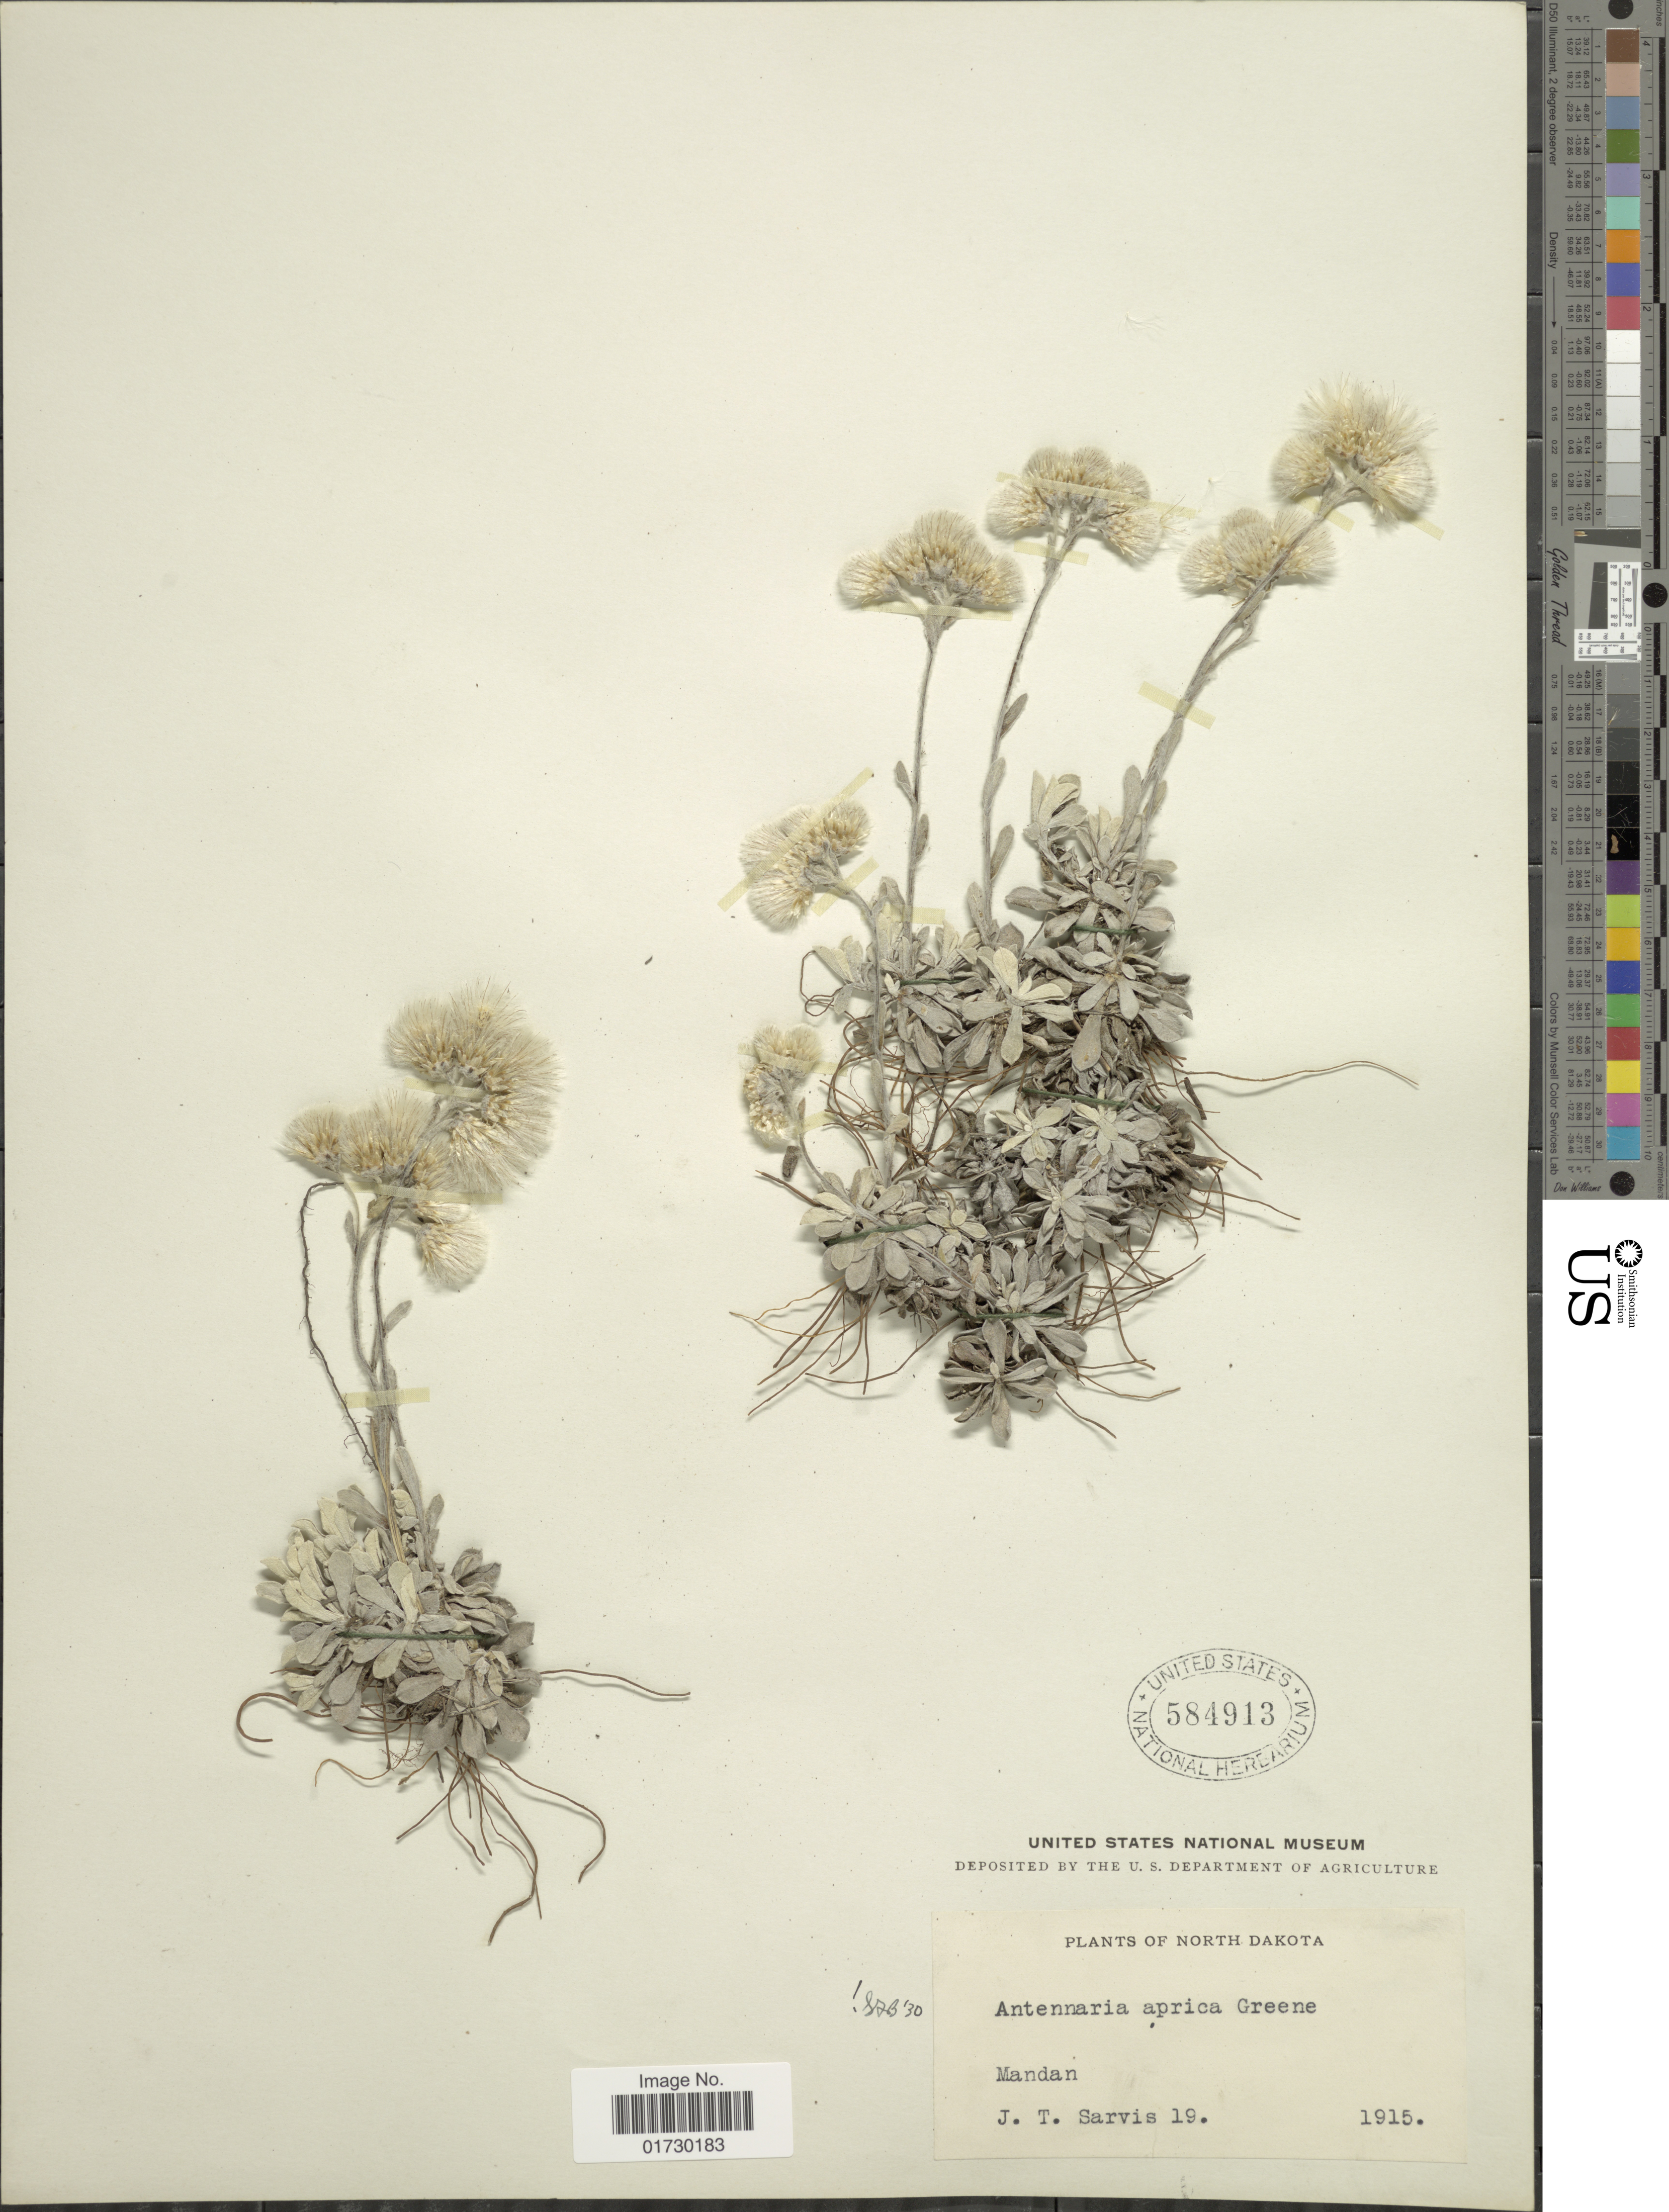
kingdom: Plantae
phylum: Tracheophyta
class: Magnoliopsida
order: Asterales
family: Asteraceae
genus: Antennaria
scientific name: Antennaria aprica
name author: Greene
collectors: J. Sarvis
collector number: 19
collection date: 1915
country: United States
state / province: North Dakota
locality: Mandan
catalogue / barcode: US 584913